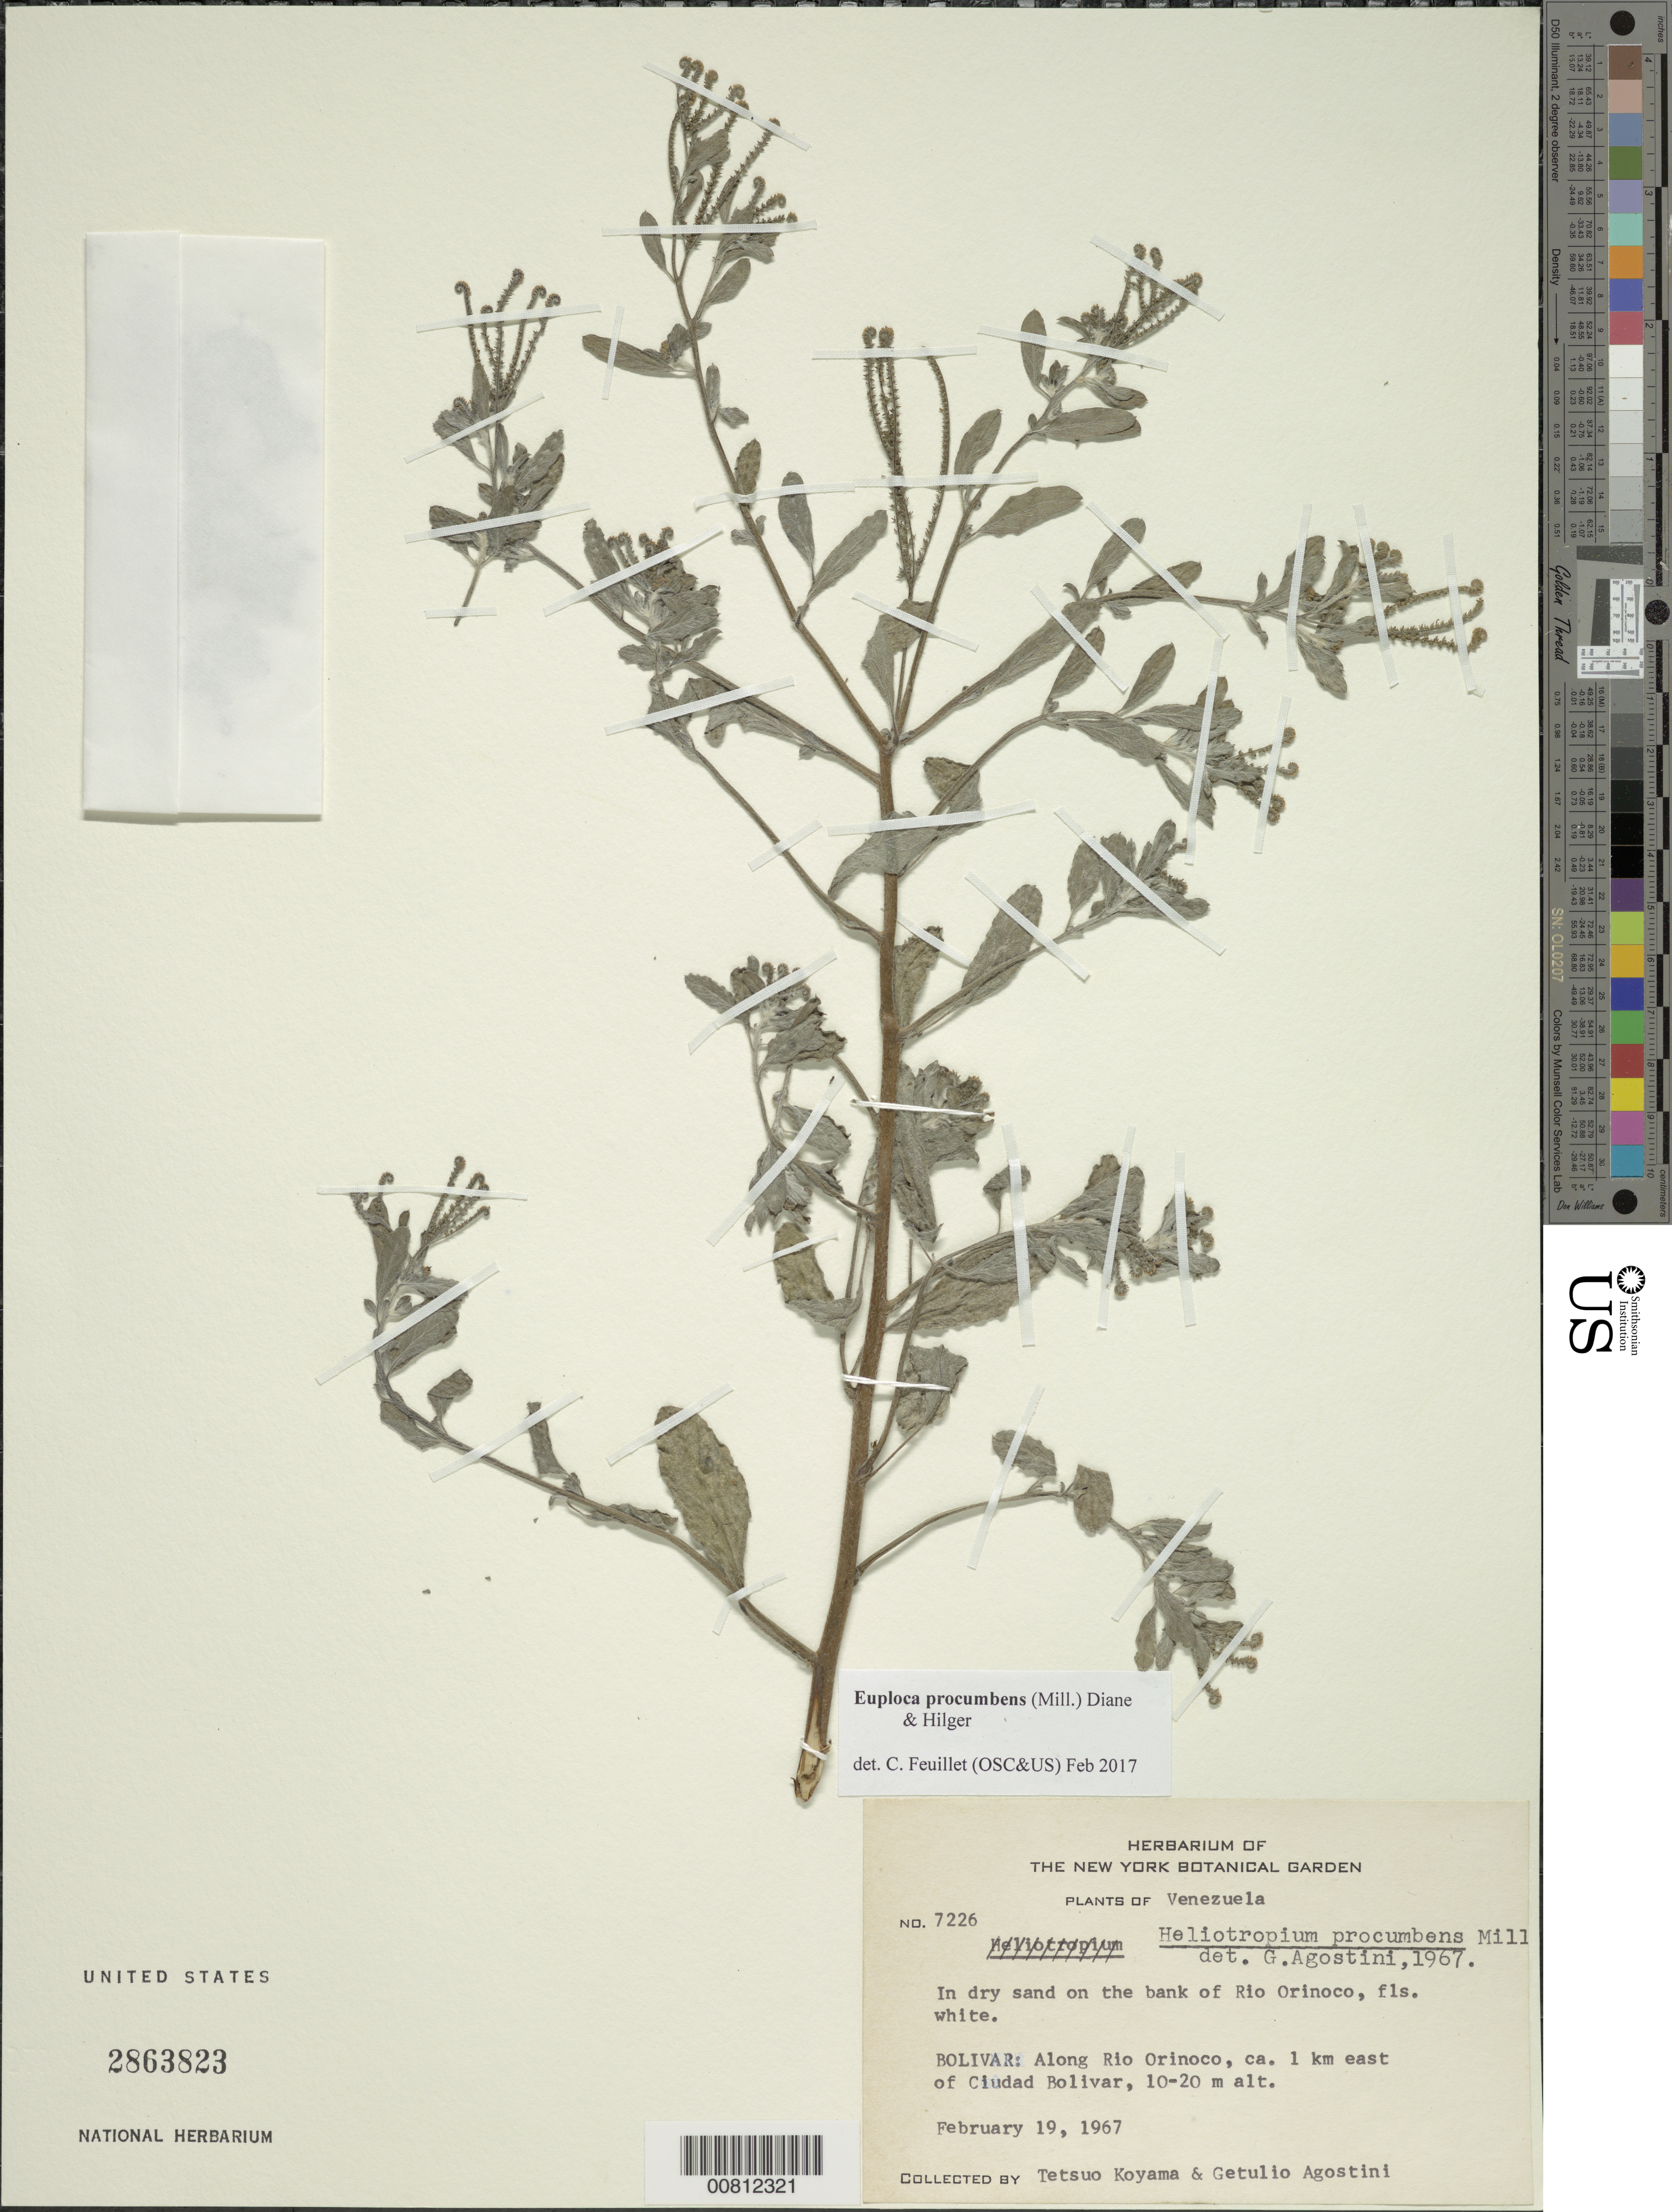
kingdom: Plantae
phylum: Tracheophyta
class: Magnoliopsida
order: Boraginales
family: Heliotropiaceae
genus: Heliotropium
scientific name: Heliotropium procumbens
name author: Mill.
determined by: Agostini, G.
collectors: T. Koyama & G. Agostini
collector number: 7226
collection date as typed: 19-Feb-67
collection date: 1967-02-19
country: Venezuela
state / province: Bolívar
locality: Río Orinoco, 1 km E of Ciudad Bolívar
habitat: Dry sand on bank of R. Orinoco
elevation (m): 10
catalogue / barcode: US 2863823